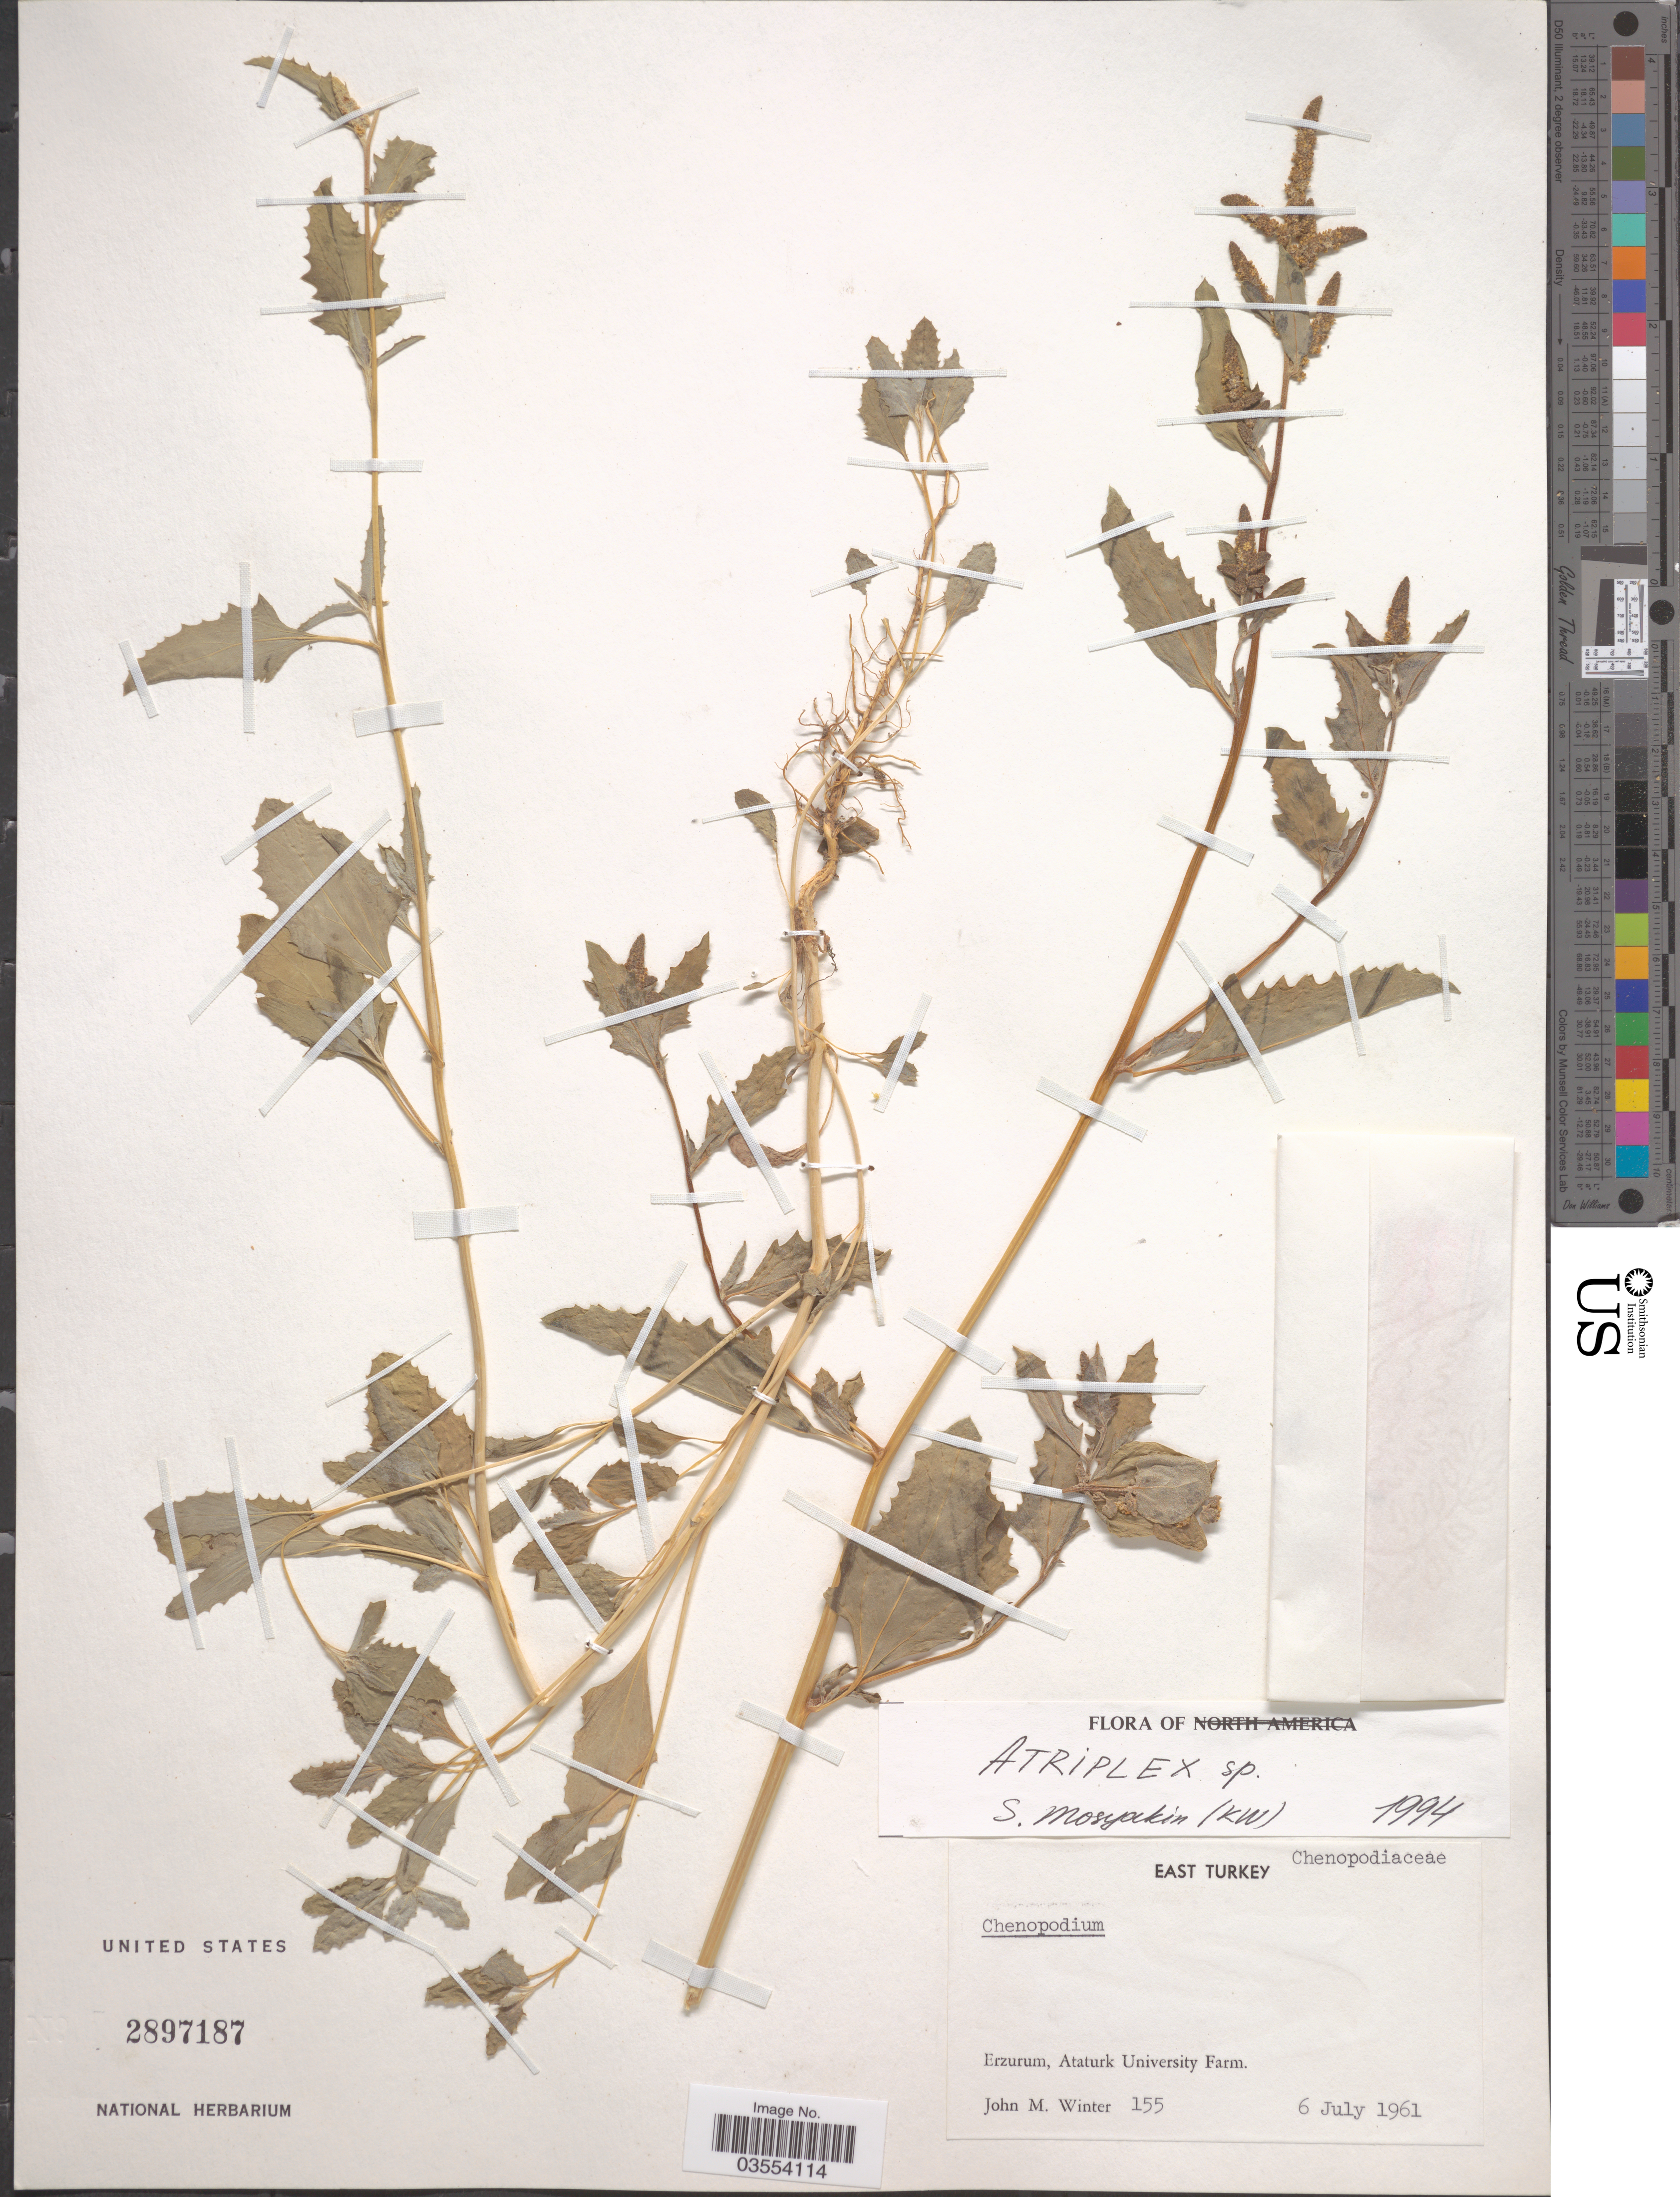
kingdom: Plantae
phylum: Tracheophyta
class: Magnoliopsida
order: Caryophyllales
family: Amaranthaceae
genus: Atriplex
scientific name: Atriplex sp.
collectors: J. M. Winter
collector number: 155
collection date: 1961-07-06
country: Turkey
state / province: Erzurum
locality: East Turkey. Ataturk University Farm.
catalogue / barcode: US 2897187